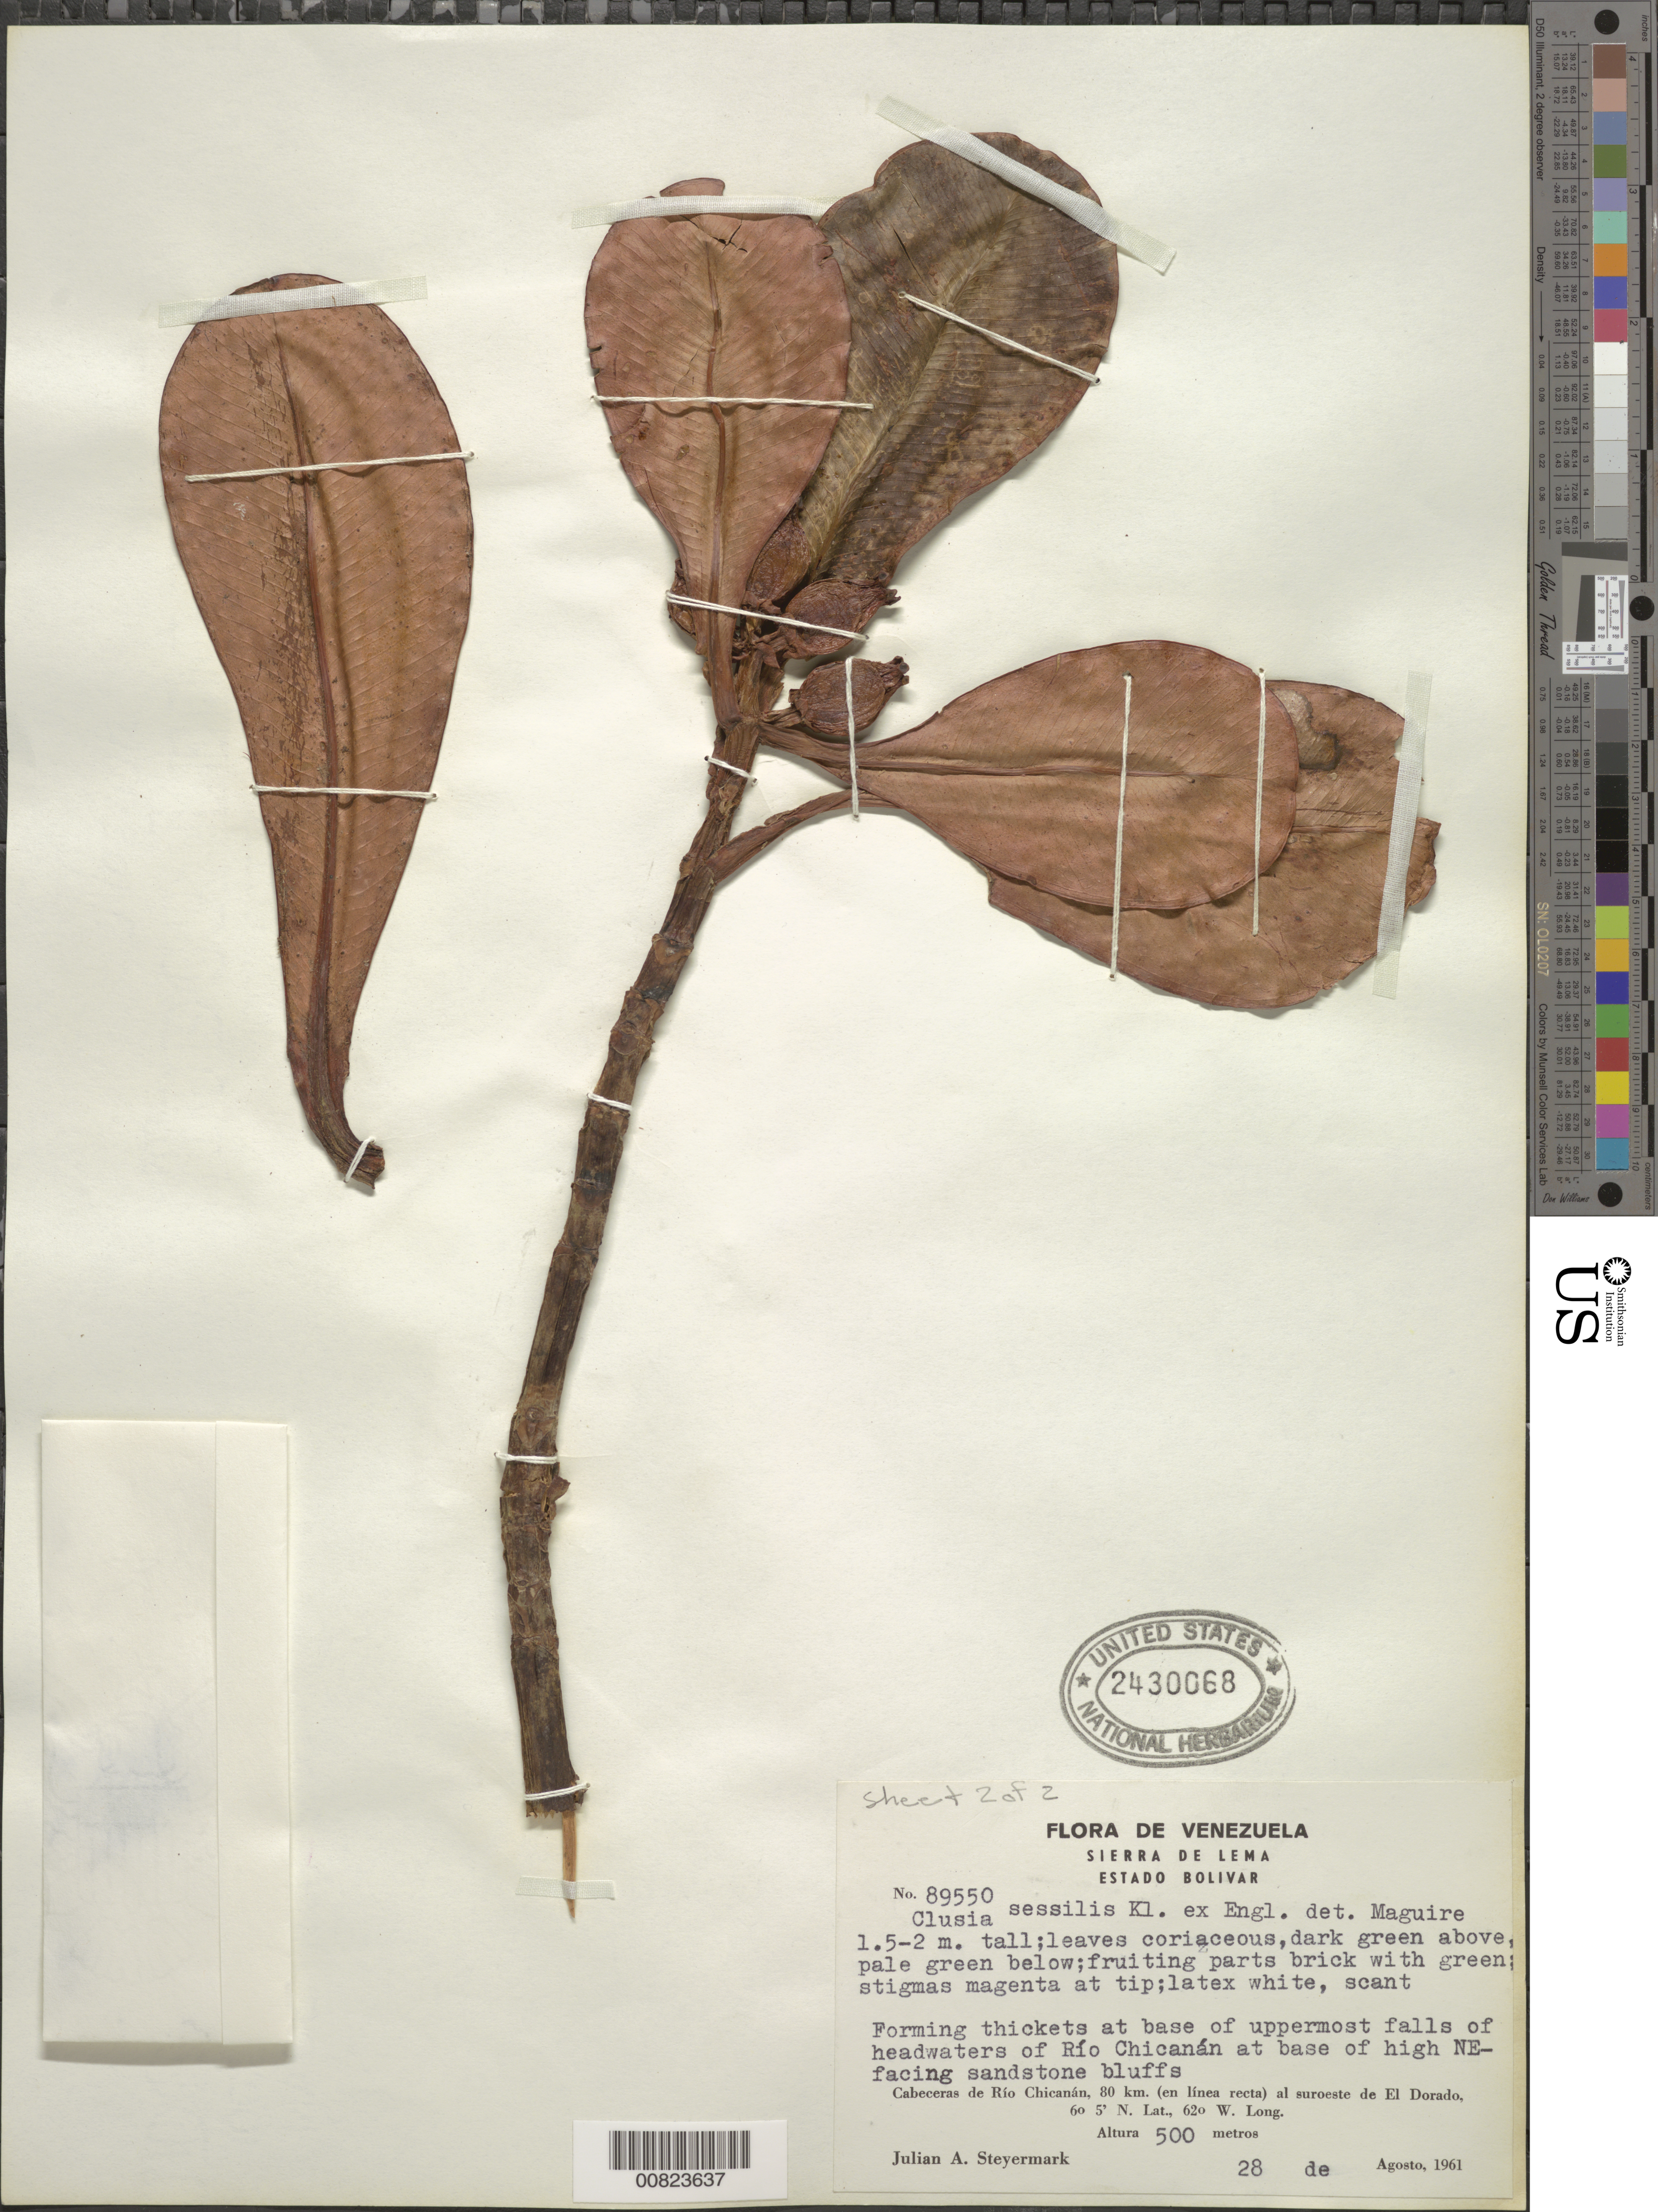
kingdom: Plantae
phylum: Tracheophyta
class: Magnoliopsida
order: Malpighiales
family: Clusiaceae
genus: Clusia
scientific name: Clusia sessilis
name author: Klotzsch ex Engl.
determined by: Maguire, Bassett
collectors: J. Steyermark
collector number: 89550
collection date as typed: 28-Aug-61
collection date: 1961-08-28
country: Venezuela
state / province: Bolívar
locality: Sierra de Lema, Cabeceras de Río Chicanán, 80 km in straight line to SW of El Dorado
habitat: Base of uppermost waterfall of headwaters of Rio Chicanan at base of high NE-facing sandstone bluffs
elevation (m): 500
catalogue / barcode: US 2430068